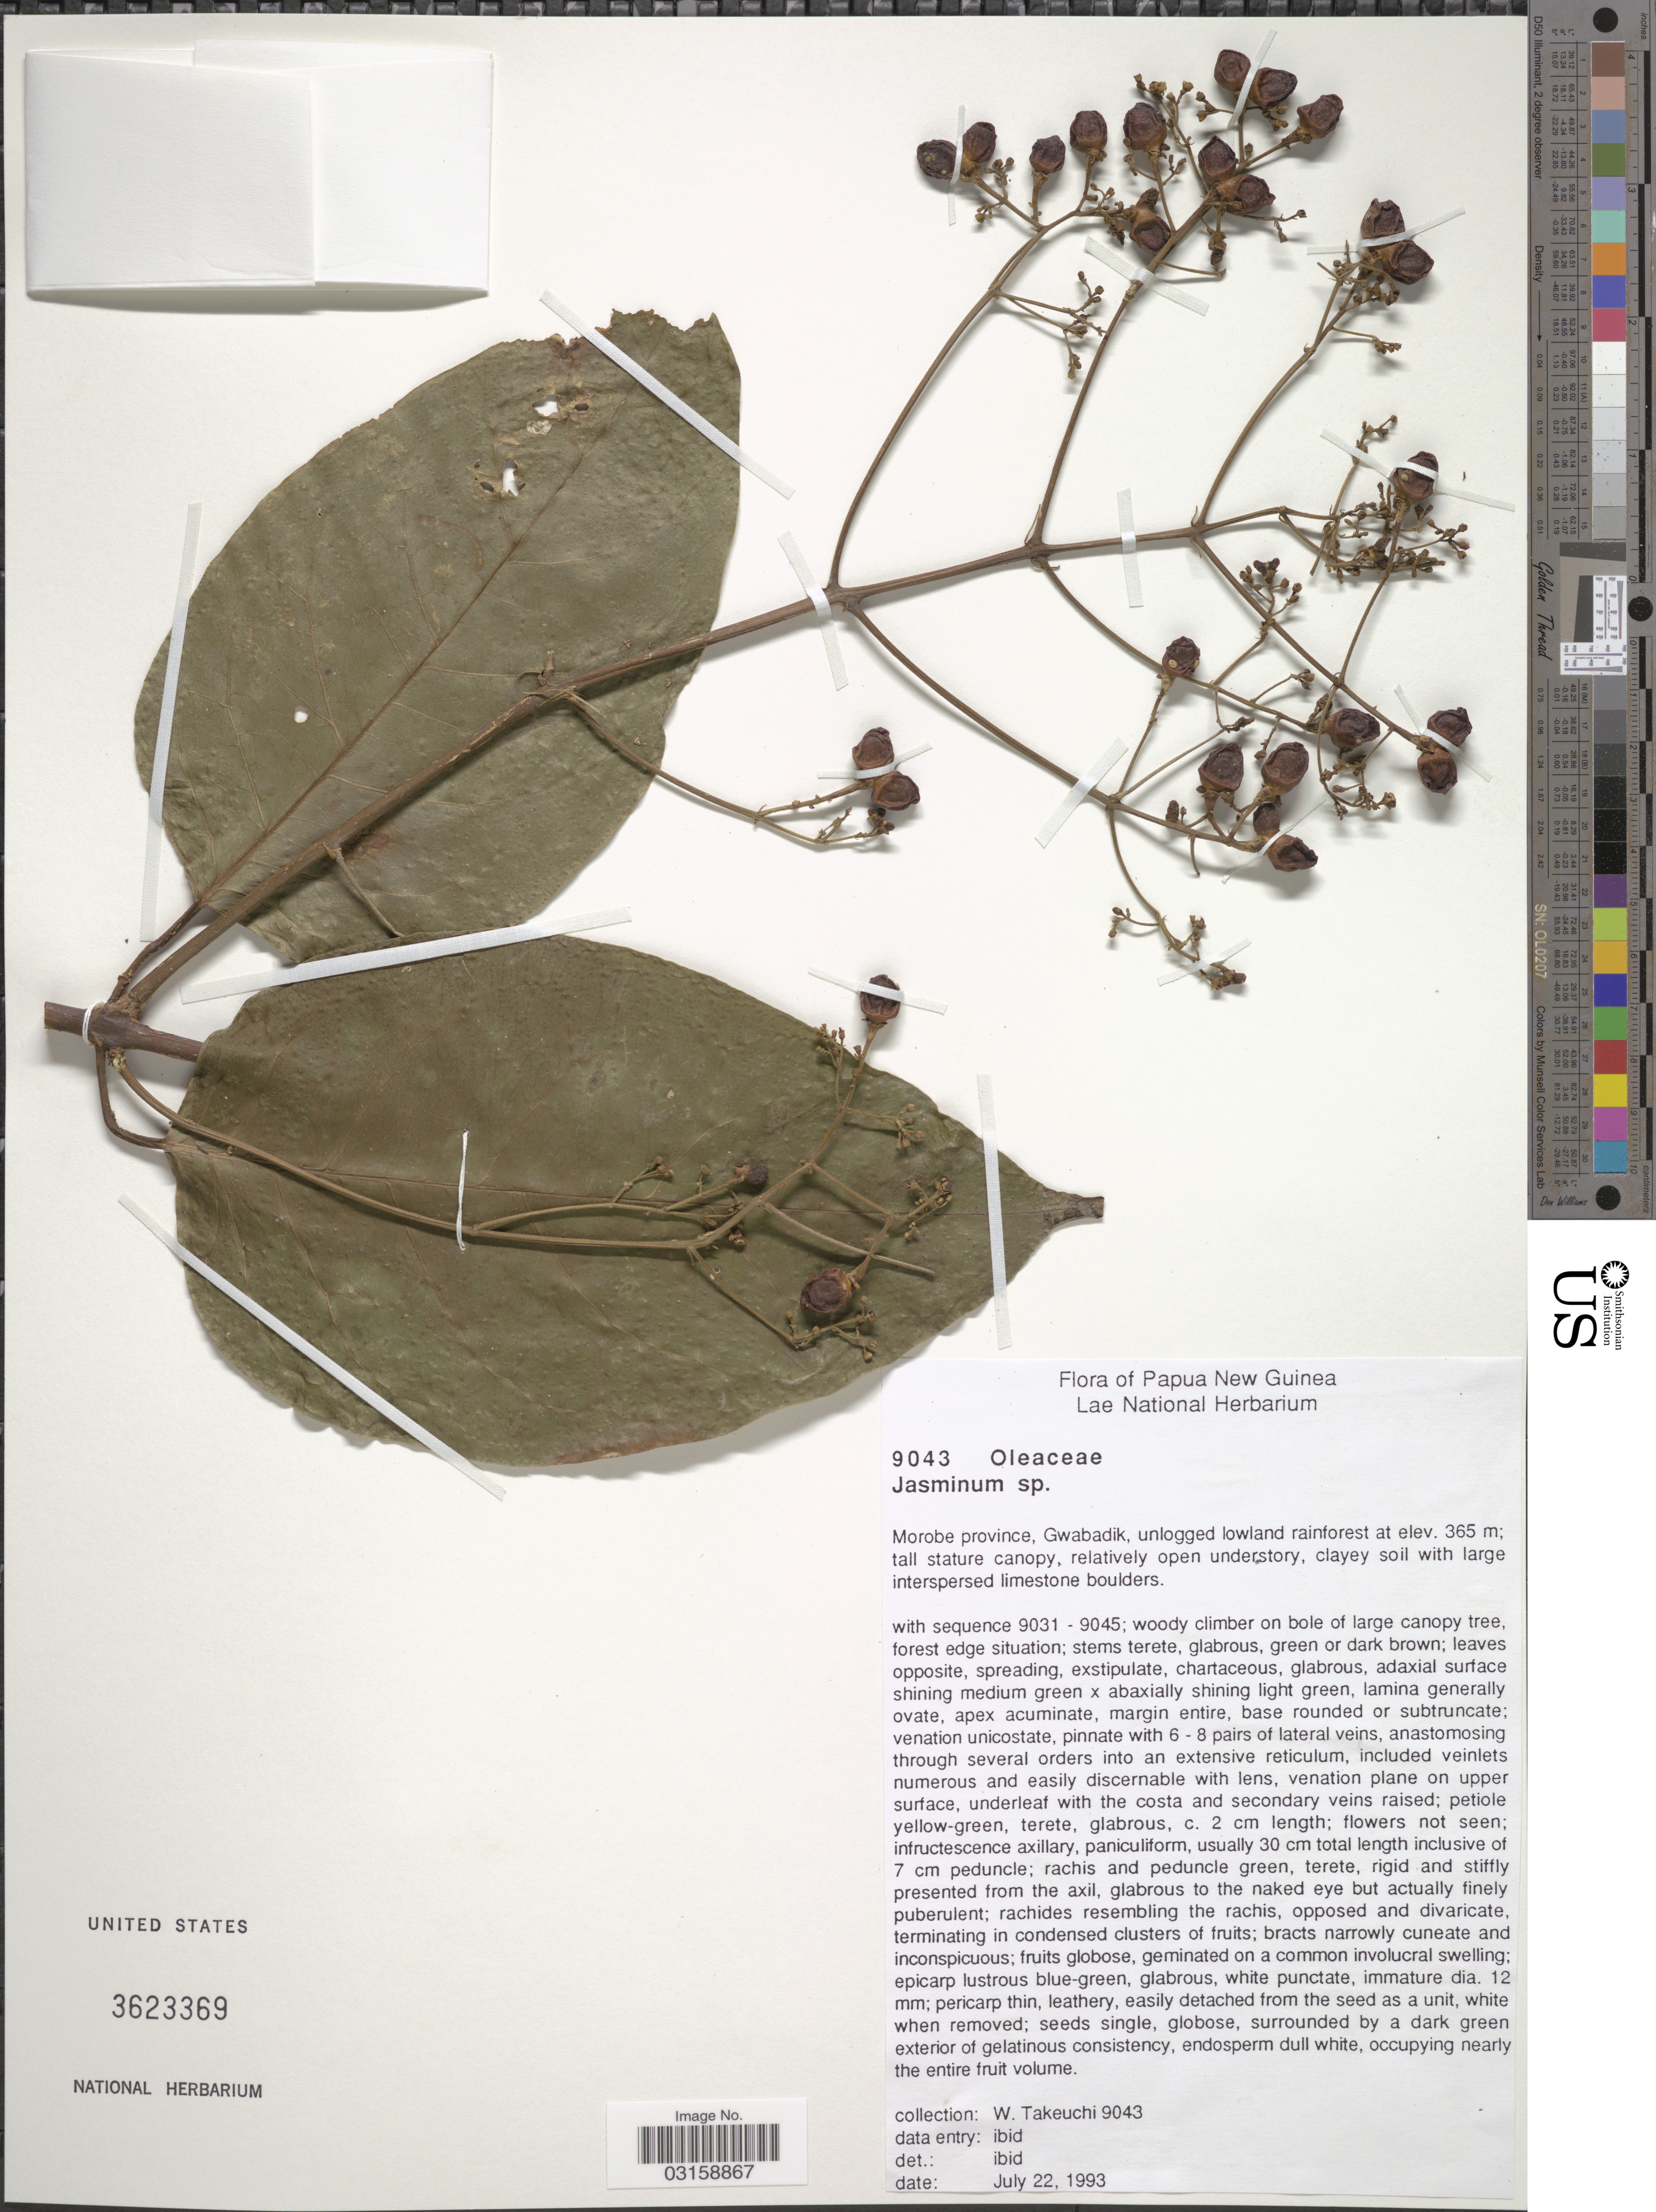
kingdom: Plantae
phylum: Tracheophyta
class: Magnoliopsida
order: Lamiales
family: Oleaceae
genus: Jasminum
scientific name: Jasminum sp.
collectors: W. Takeuchi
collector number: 9043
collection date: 1993-07-22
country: Papua New Guinea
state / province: Morobe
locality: Gwabadik, unlogged lowland rainforest.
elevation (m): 365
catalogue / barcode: US 3623369